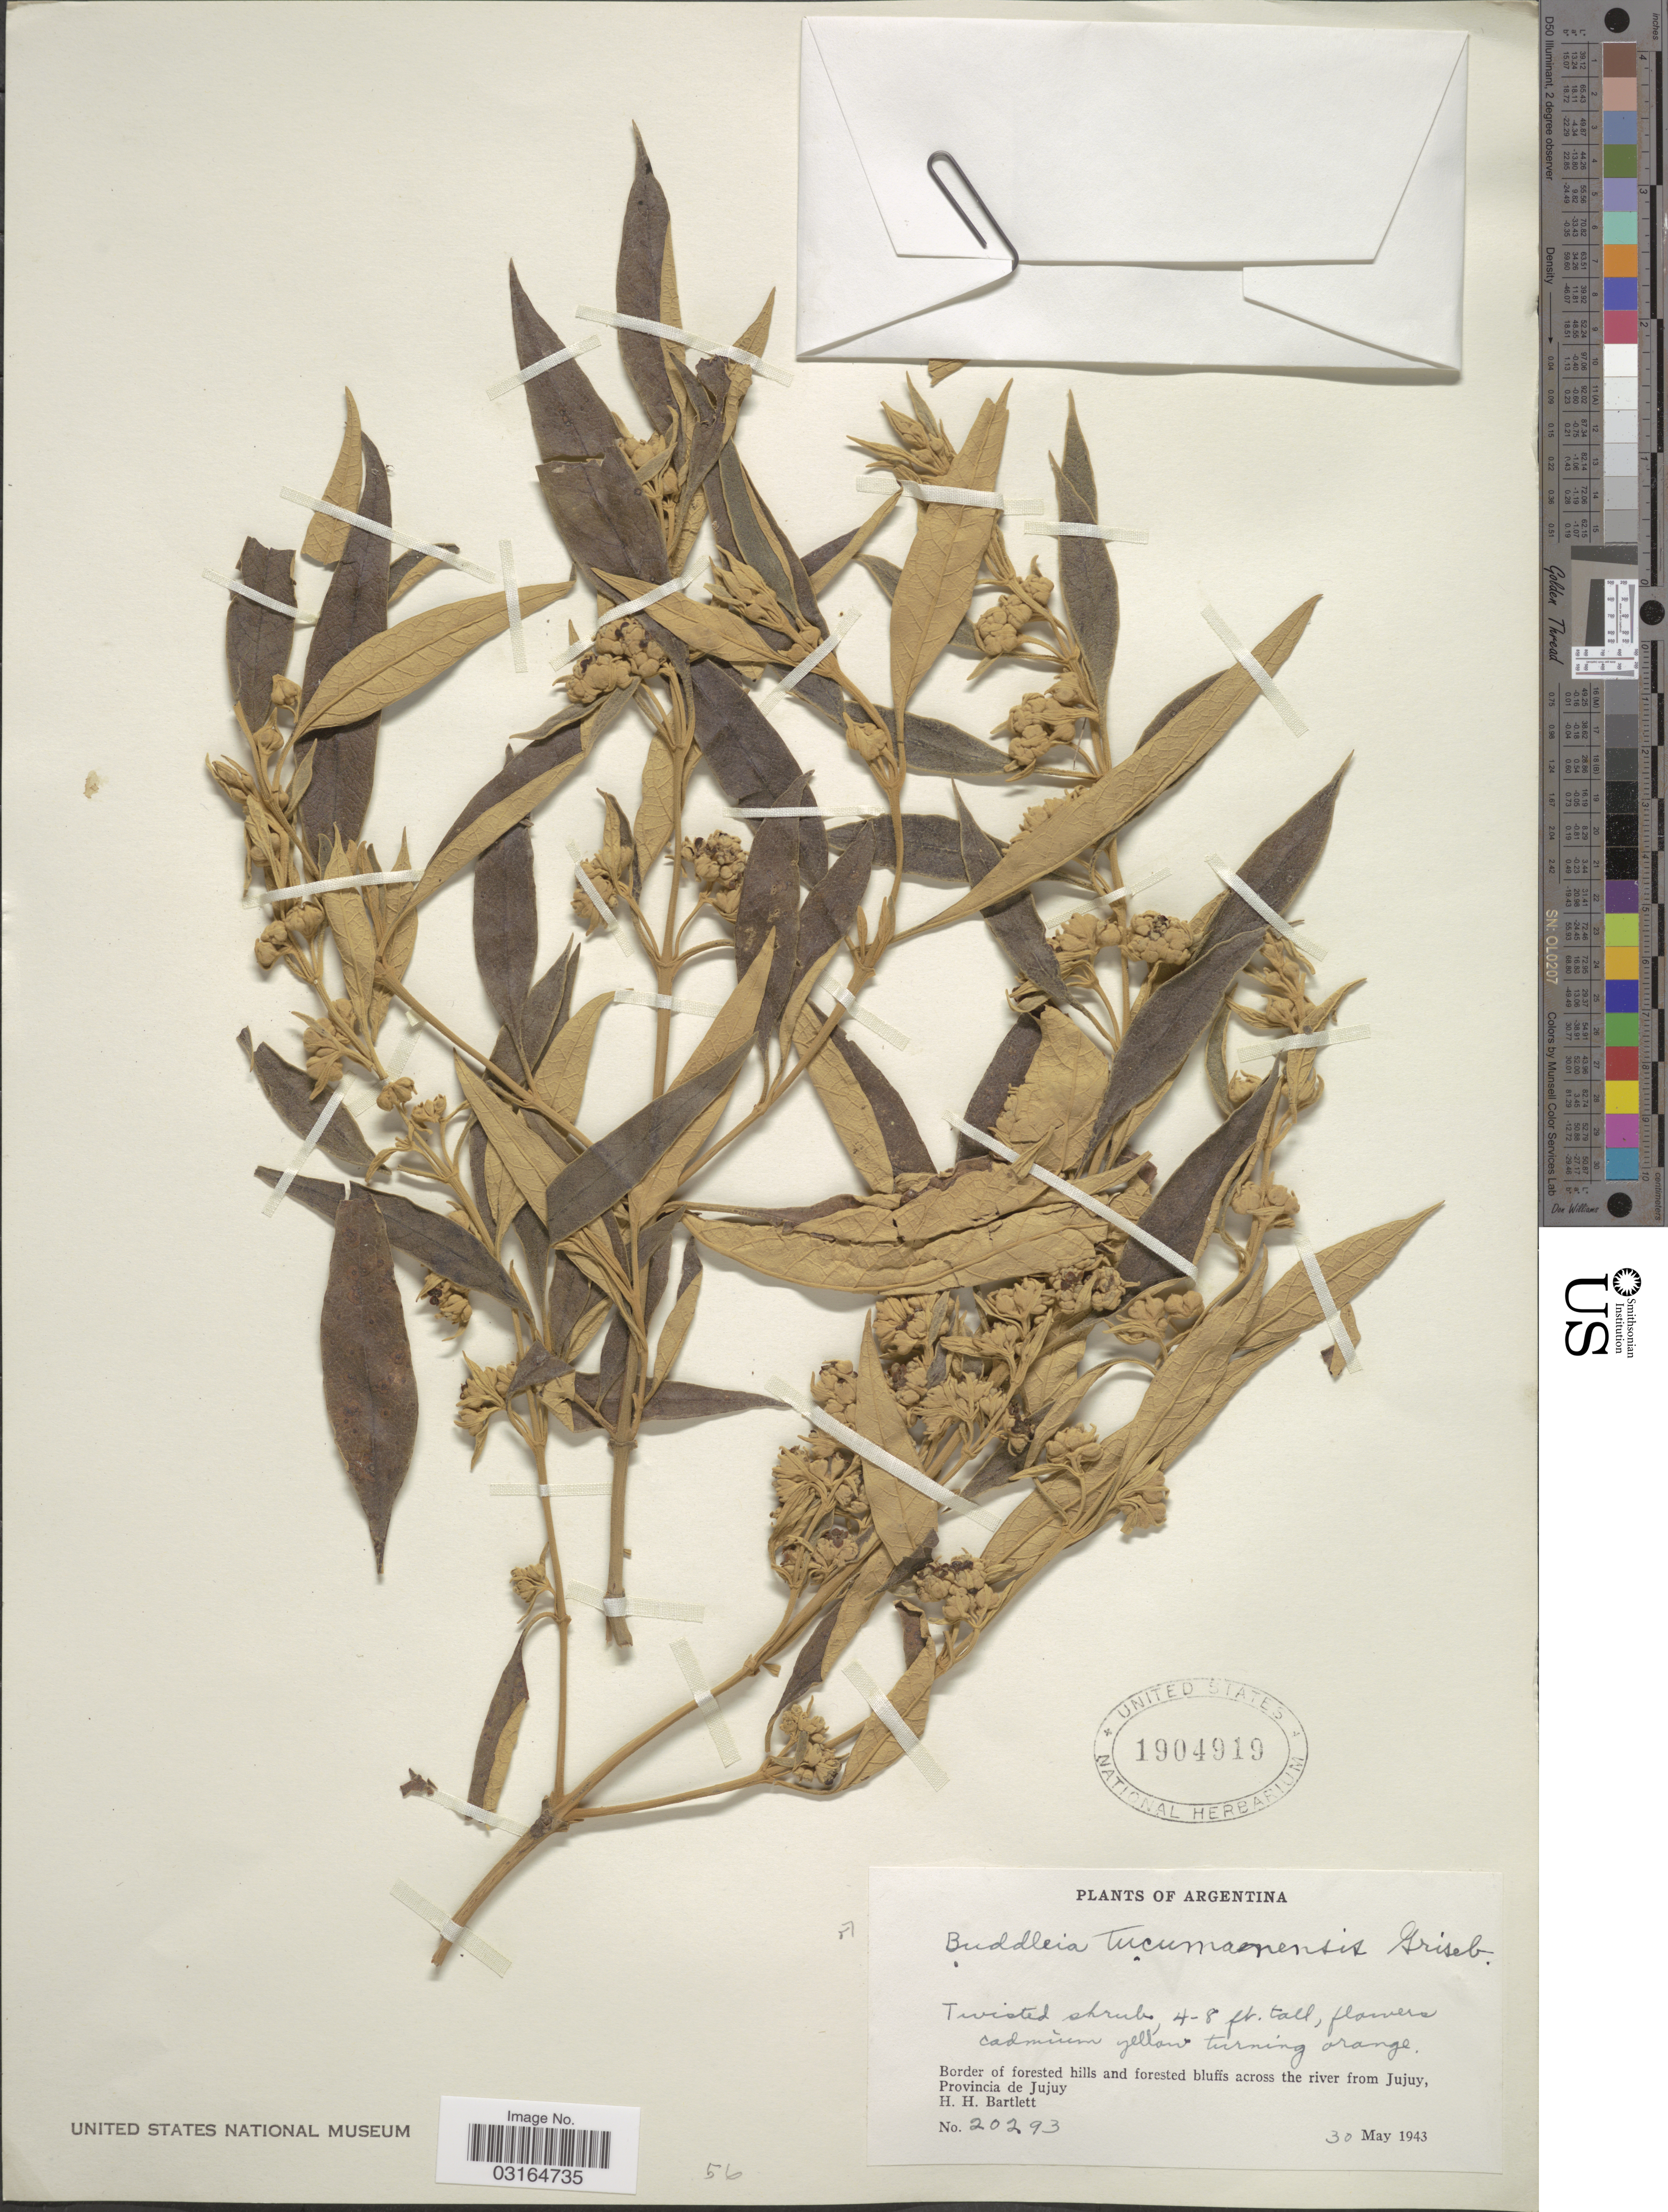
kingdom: Plantae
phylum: Tracheophyta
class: Magnoliopsida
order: Lamiales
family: Scrophulariaceae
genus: Buddleja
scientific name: Buddleja tucumanensis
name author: Griseb.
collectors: H. H. Bartlett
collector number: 20293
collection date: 1943-05-30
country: Argentina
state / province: Jujuy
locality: Border of forested hills and bluffs across the river from Jujuy.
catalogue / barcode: US 1904919